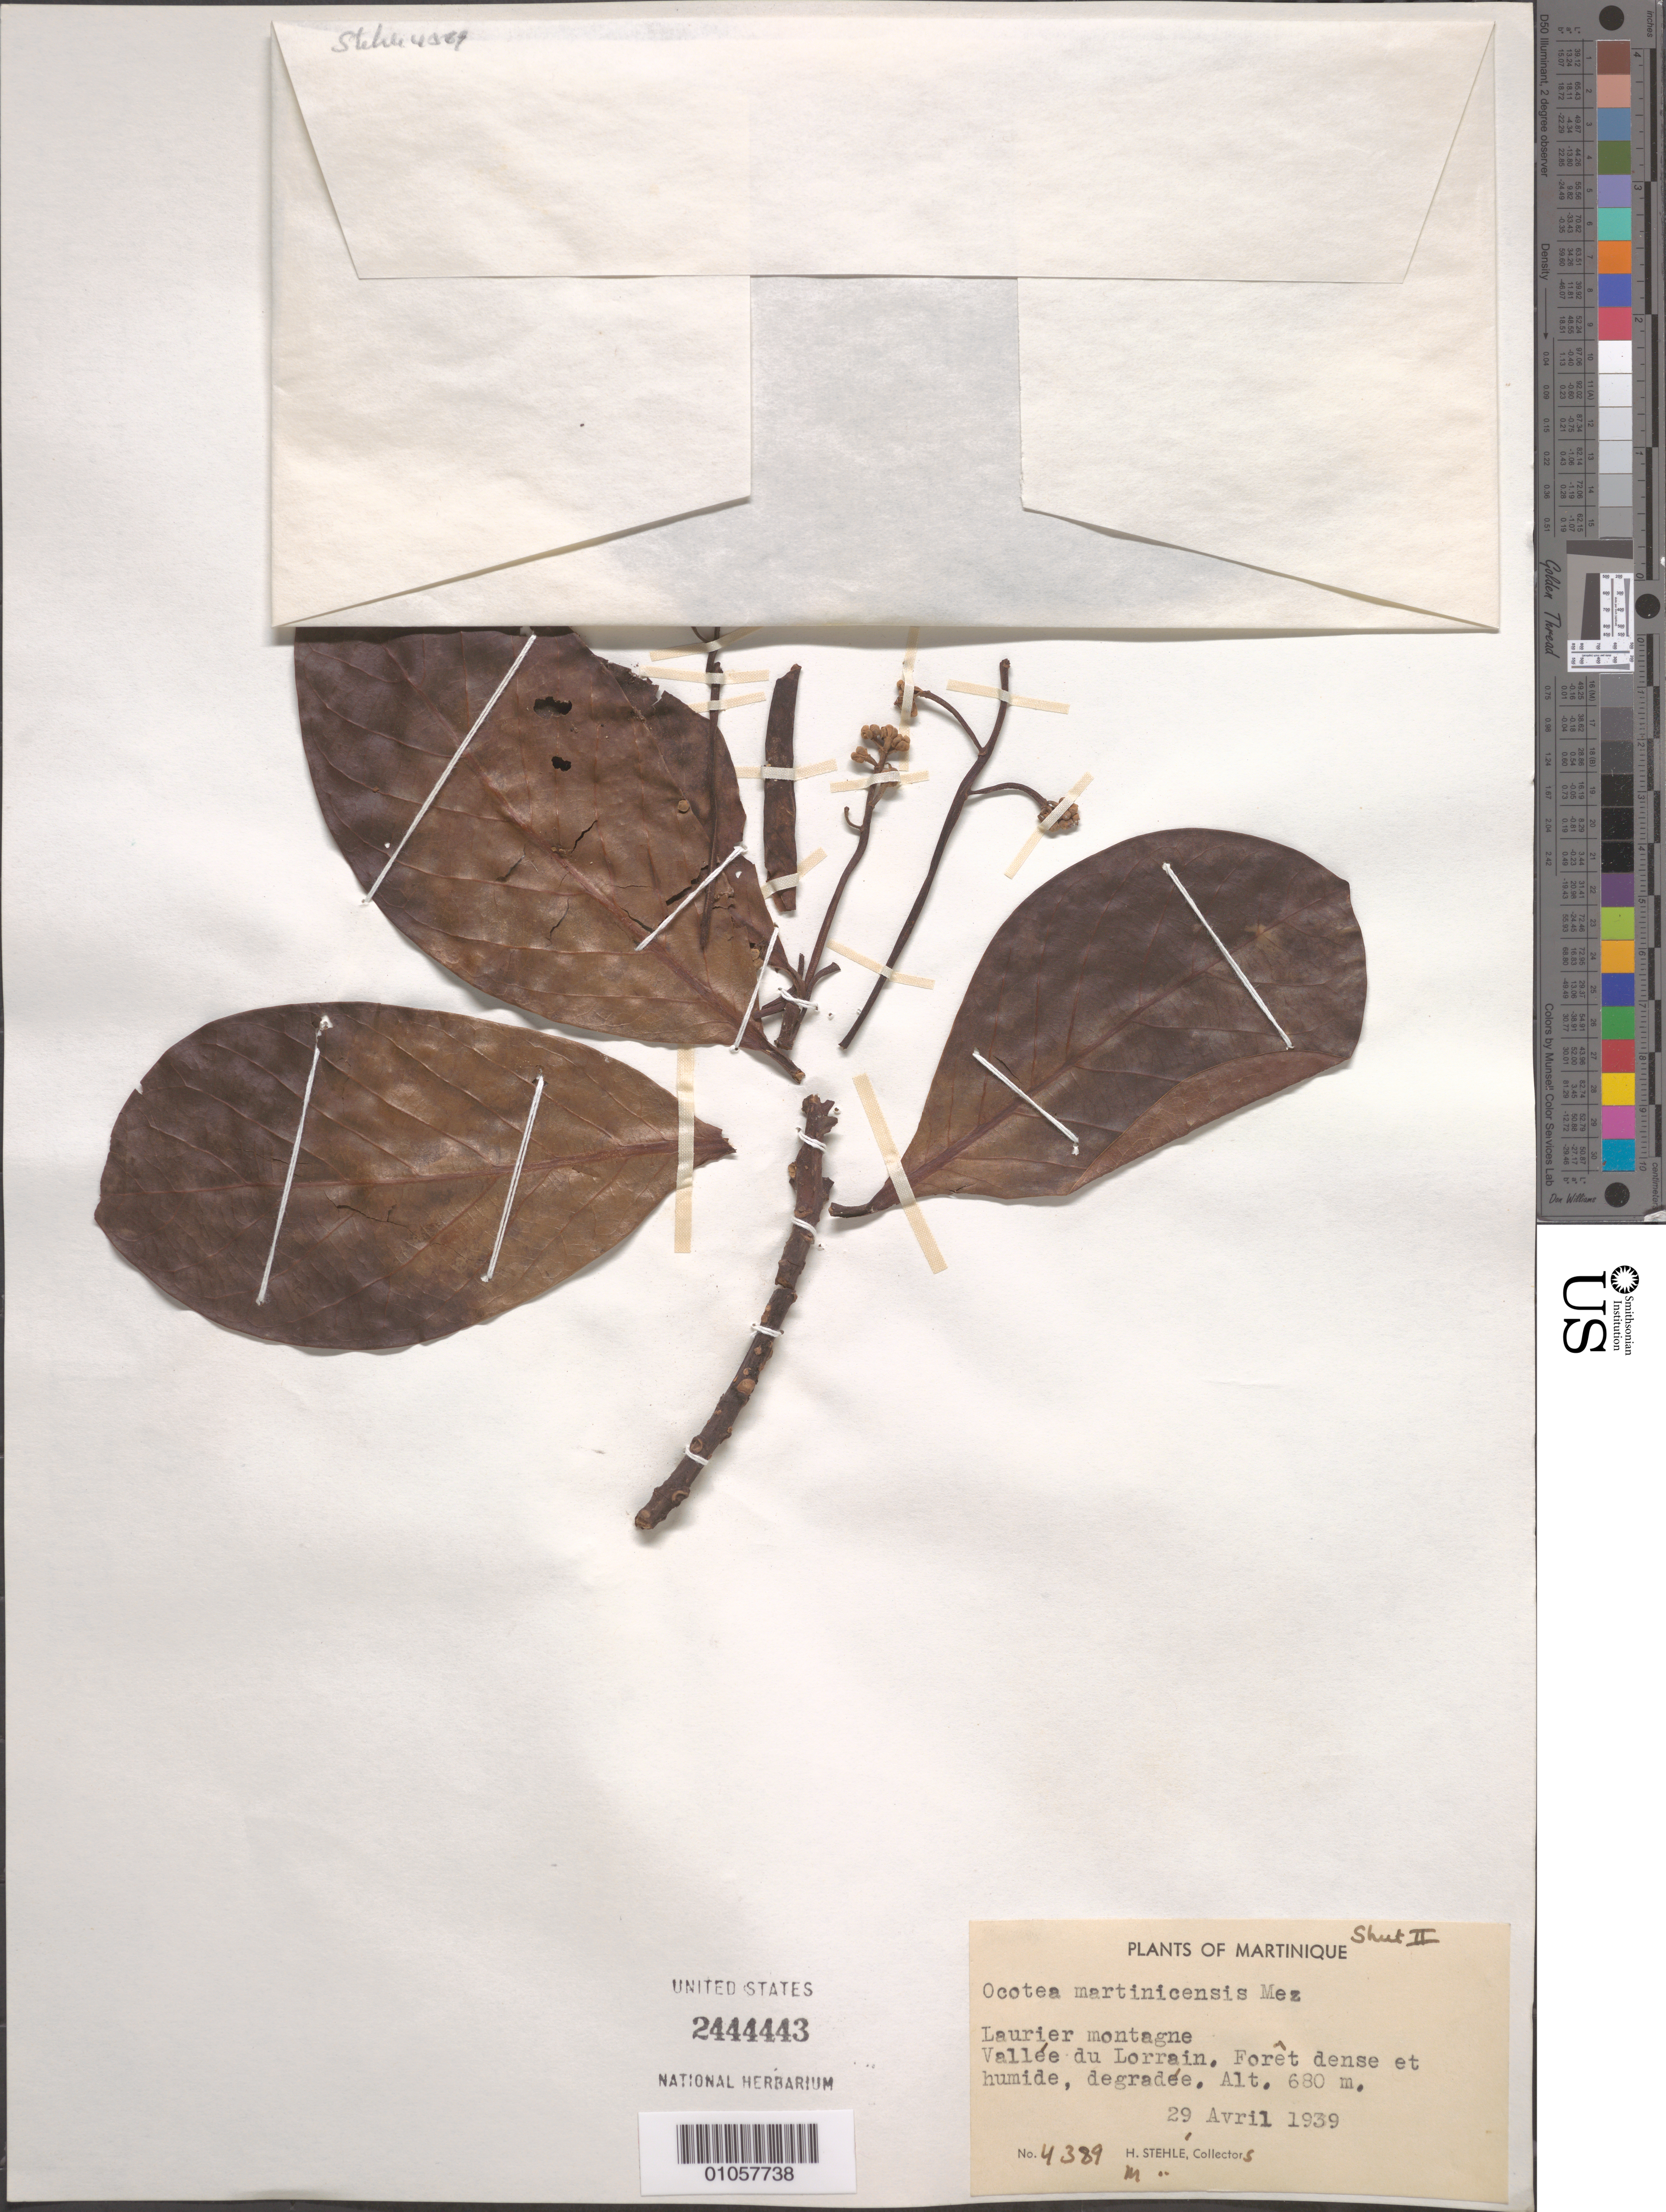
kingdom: Plantae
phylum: Tracheophyta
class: Magnoliopsida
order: Laurales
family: Lauraceae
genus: Ocotea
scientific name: Ocotea martinicensis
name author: Mez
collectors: H. Stehlé & M. Stehlé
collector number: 4389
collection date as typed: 29 Apr 1939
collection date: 1939-04-29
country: Martinique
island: Martinique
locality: Vallée du Lorrain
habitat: Forêt dense et humide, dégradée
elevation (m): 680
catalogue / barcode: US 2444443